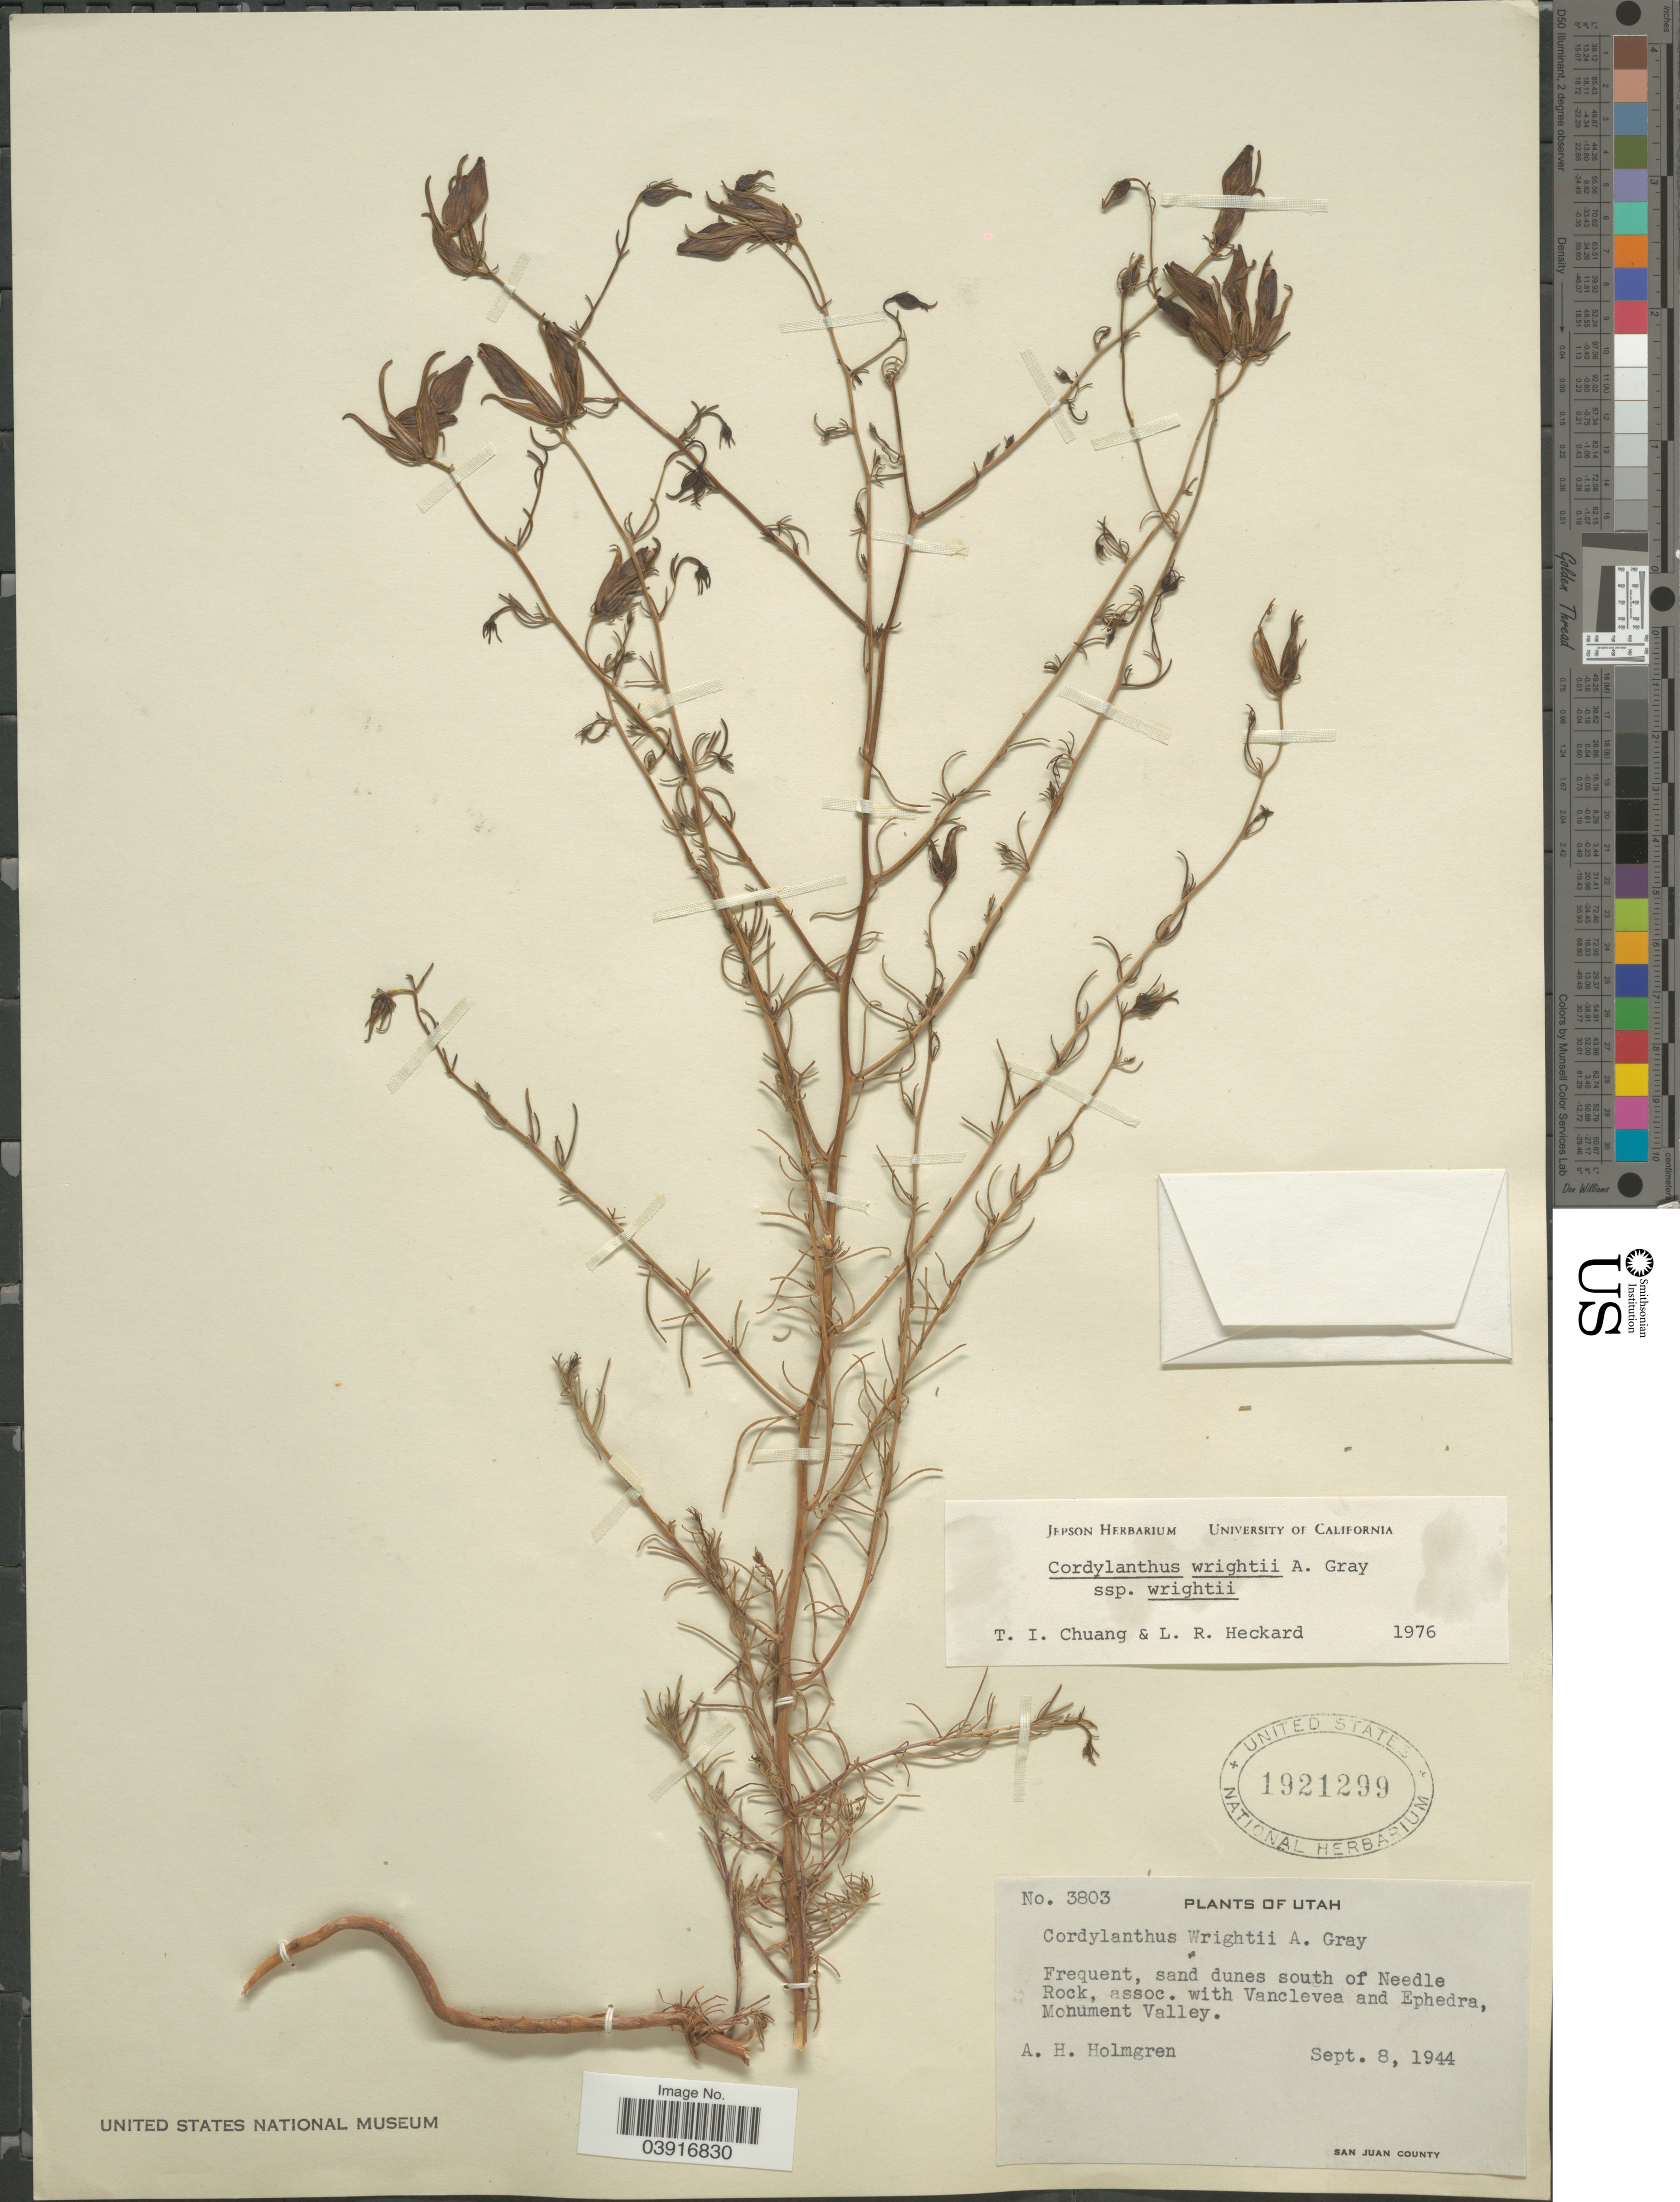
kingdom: Plantae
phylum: Tracheophyta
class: Magnoliopsida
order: Lamiales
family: Orobanchaceae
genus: Cordylanthus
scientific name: Cordylanthus wrightii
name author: A. Gray in Emory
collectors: A. H. Holmgren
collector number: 3803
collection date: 1944-09-08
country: United States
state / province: Utah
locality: Sand dunes south of Needle Rock, Monument Valley. San Juan County.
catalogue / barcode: US 1921299